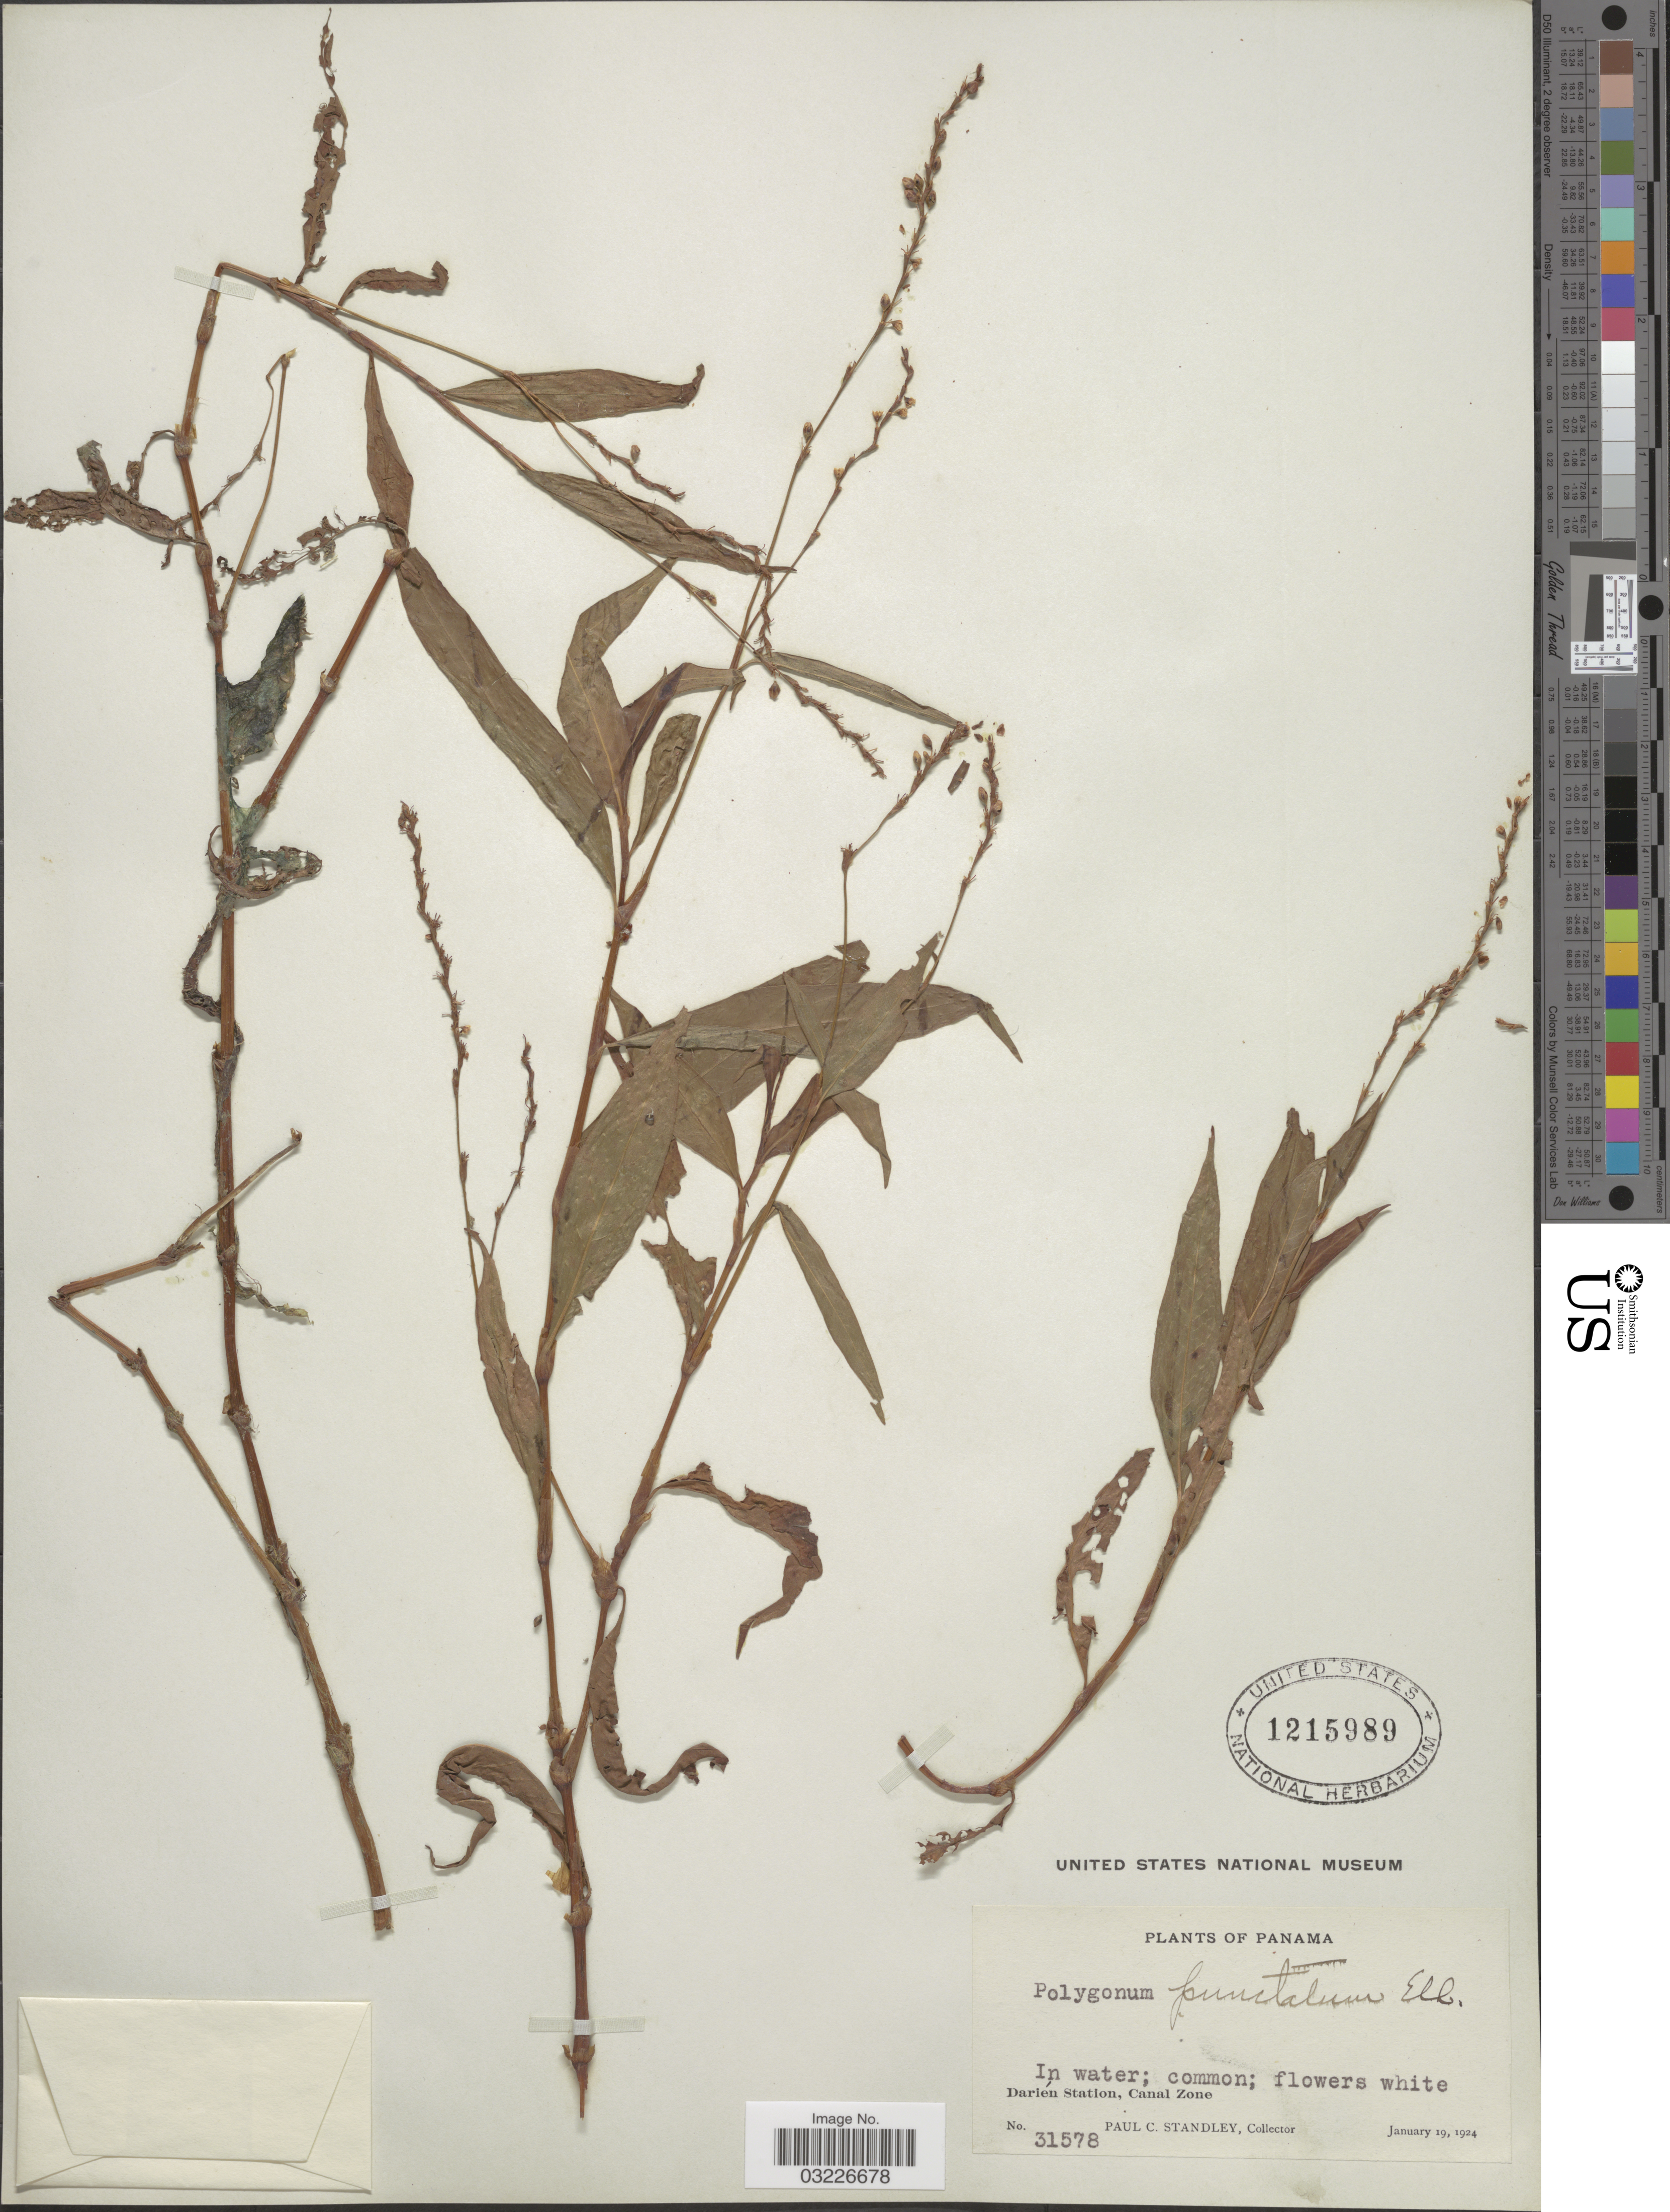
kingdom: Plantae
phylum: Tracheophyta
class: Magnoliopsida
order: Caryophyllales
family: Polygonaceae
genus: Persicaria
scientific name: Persicaria punctata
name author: (Elliott) Small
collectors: P. C. Standley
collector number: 31578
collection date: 1924-01-19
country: Panama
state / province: Colón / Panamá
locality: Darien Station, Canal Zone.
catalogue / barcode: US 1215989